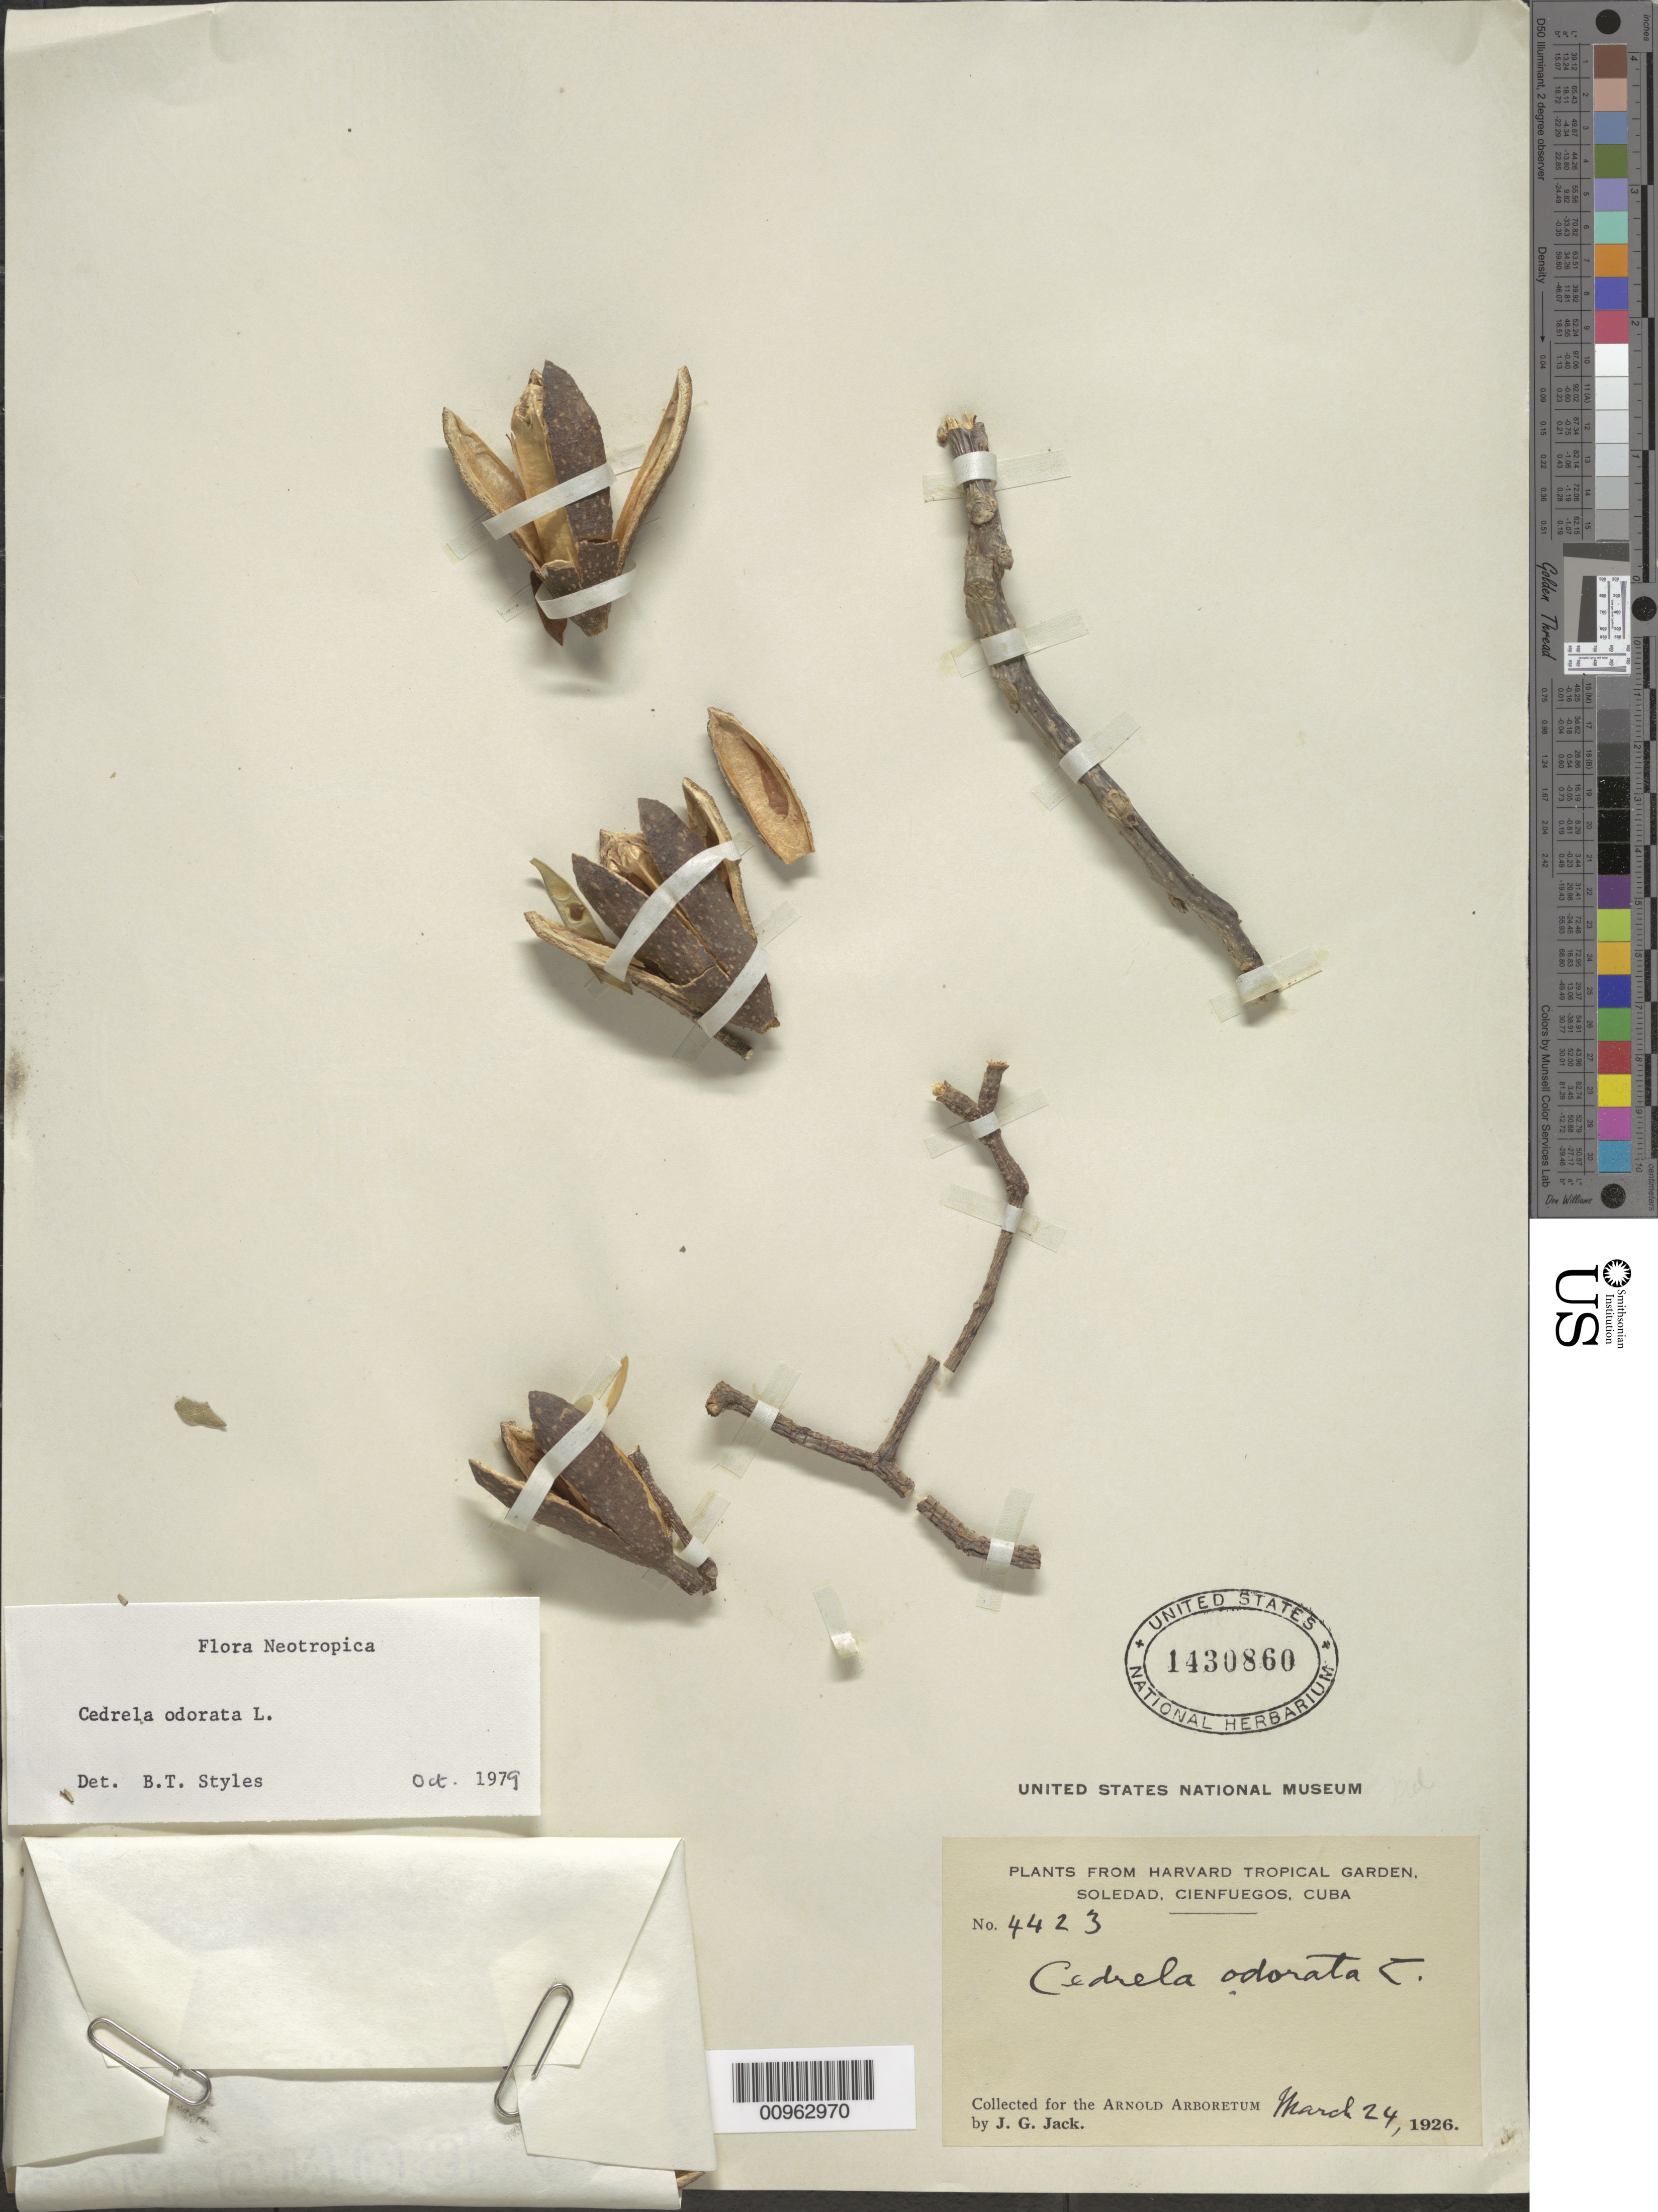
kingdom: Plantae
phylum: Tracheophyta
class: Magnoliopsida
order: Sapindales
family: Meliaceae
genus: Cedrela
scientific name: Cedrela odorata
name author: L.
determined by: Styles, B. T.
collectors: J. G. Jack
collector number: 4423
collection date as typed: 24 Mar 1926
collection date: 1926-03-24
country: Cuba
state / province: Cienfuegos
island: Cuba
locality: Soledad, Cienfuegos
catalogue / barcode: US 1430860